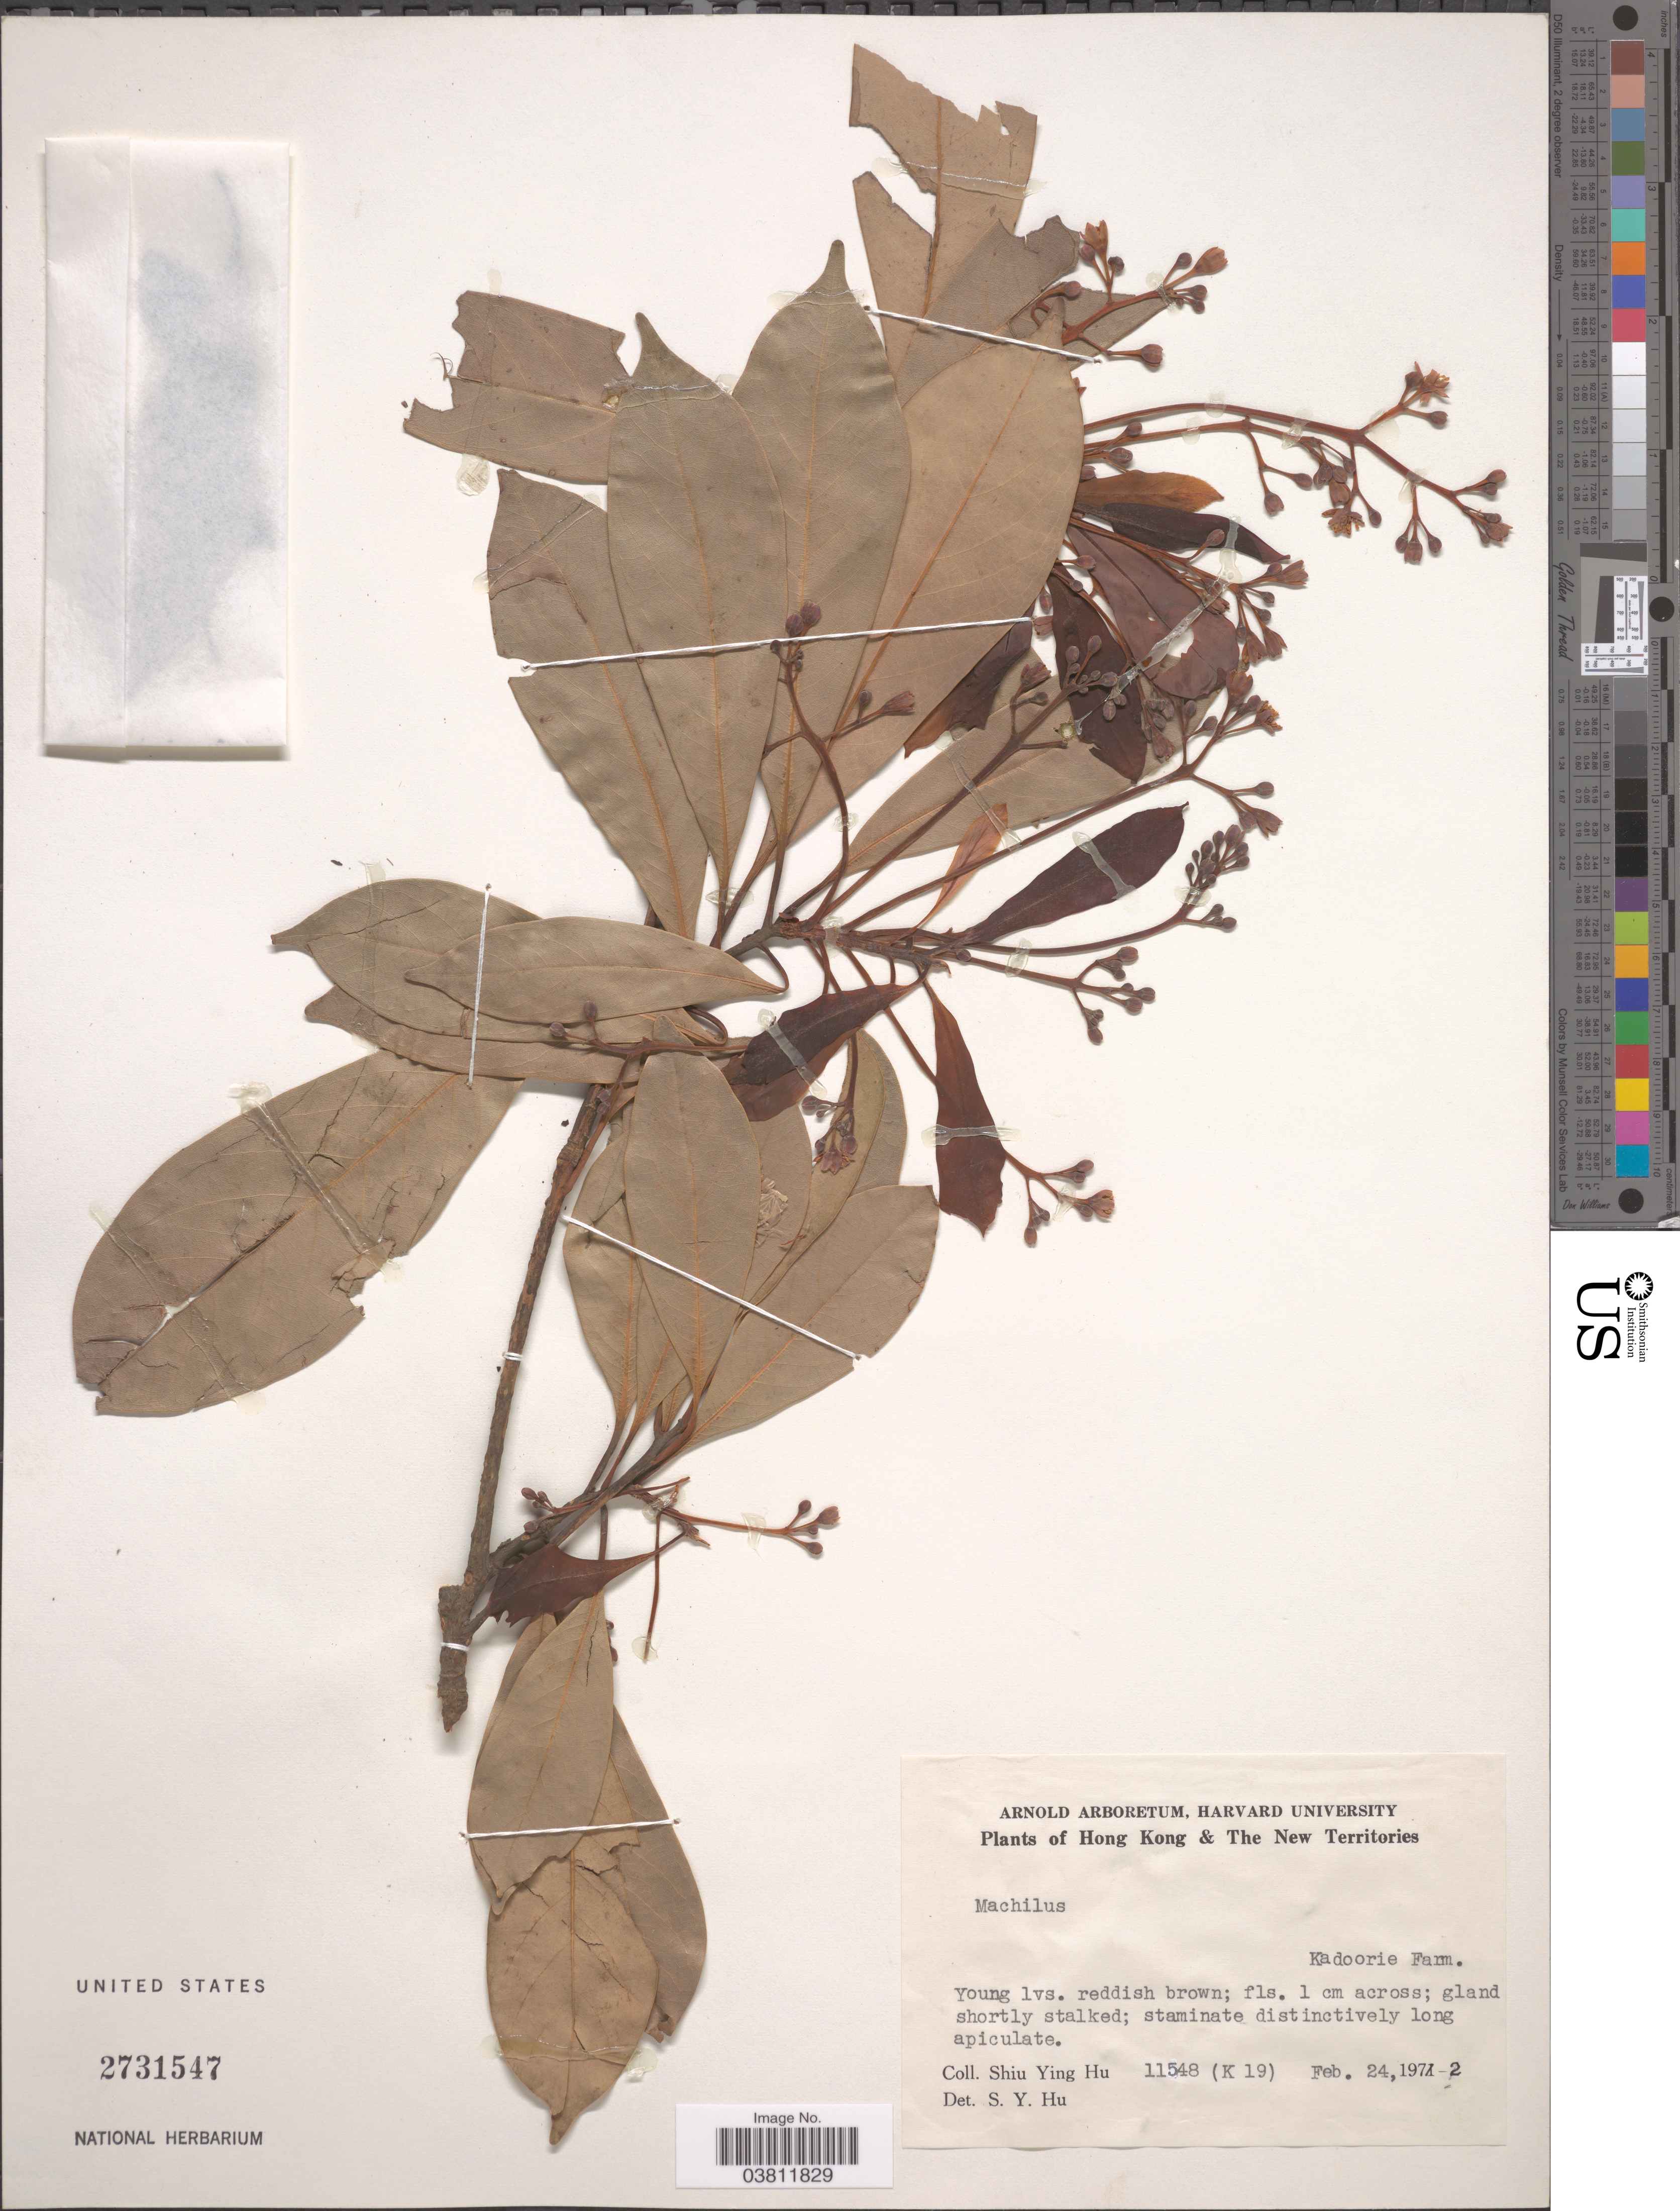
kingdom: Plantae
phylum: Tracheophyta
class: Magnoliopsida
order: Laurales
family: Lauraceae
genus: Machilus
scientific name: Machilus sp.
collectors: S. Y. Hu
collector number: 11548(K19)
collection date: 1972-02-24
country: China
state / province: Hong Kong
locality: The New Territories. Kadoorie Farm.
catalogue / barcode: US 2731547